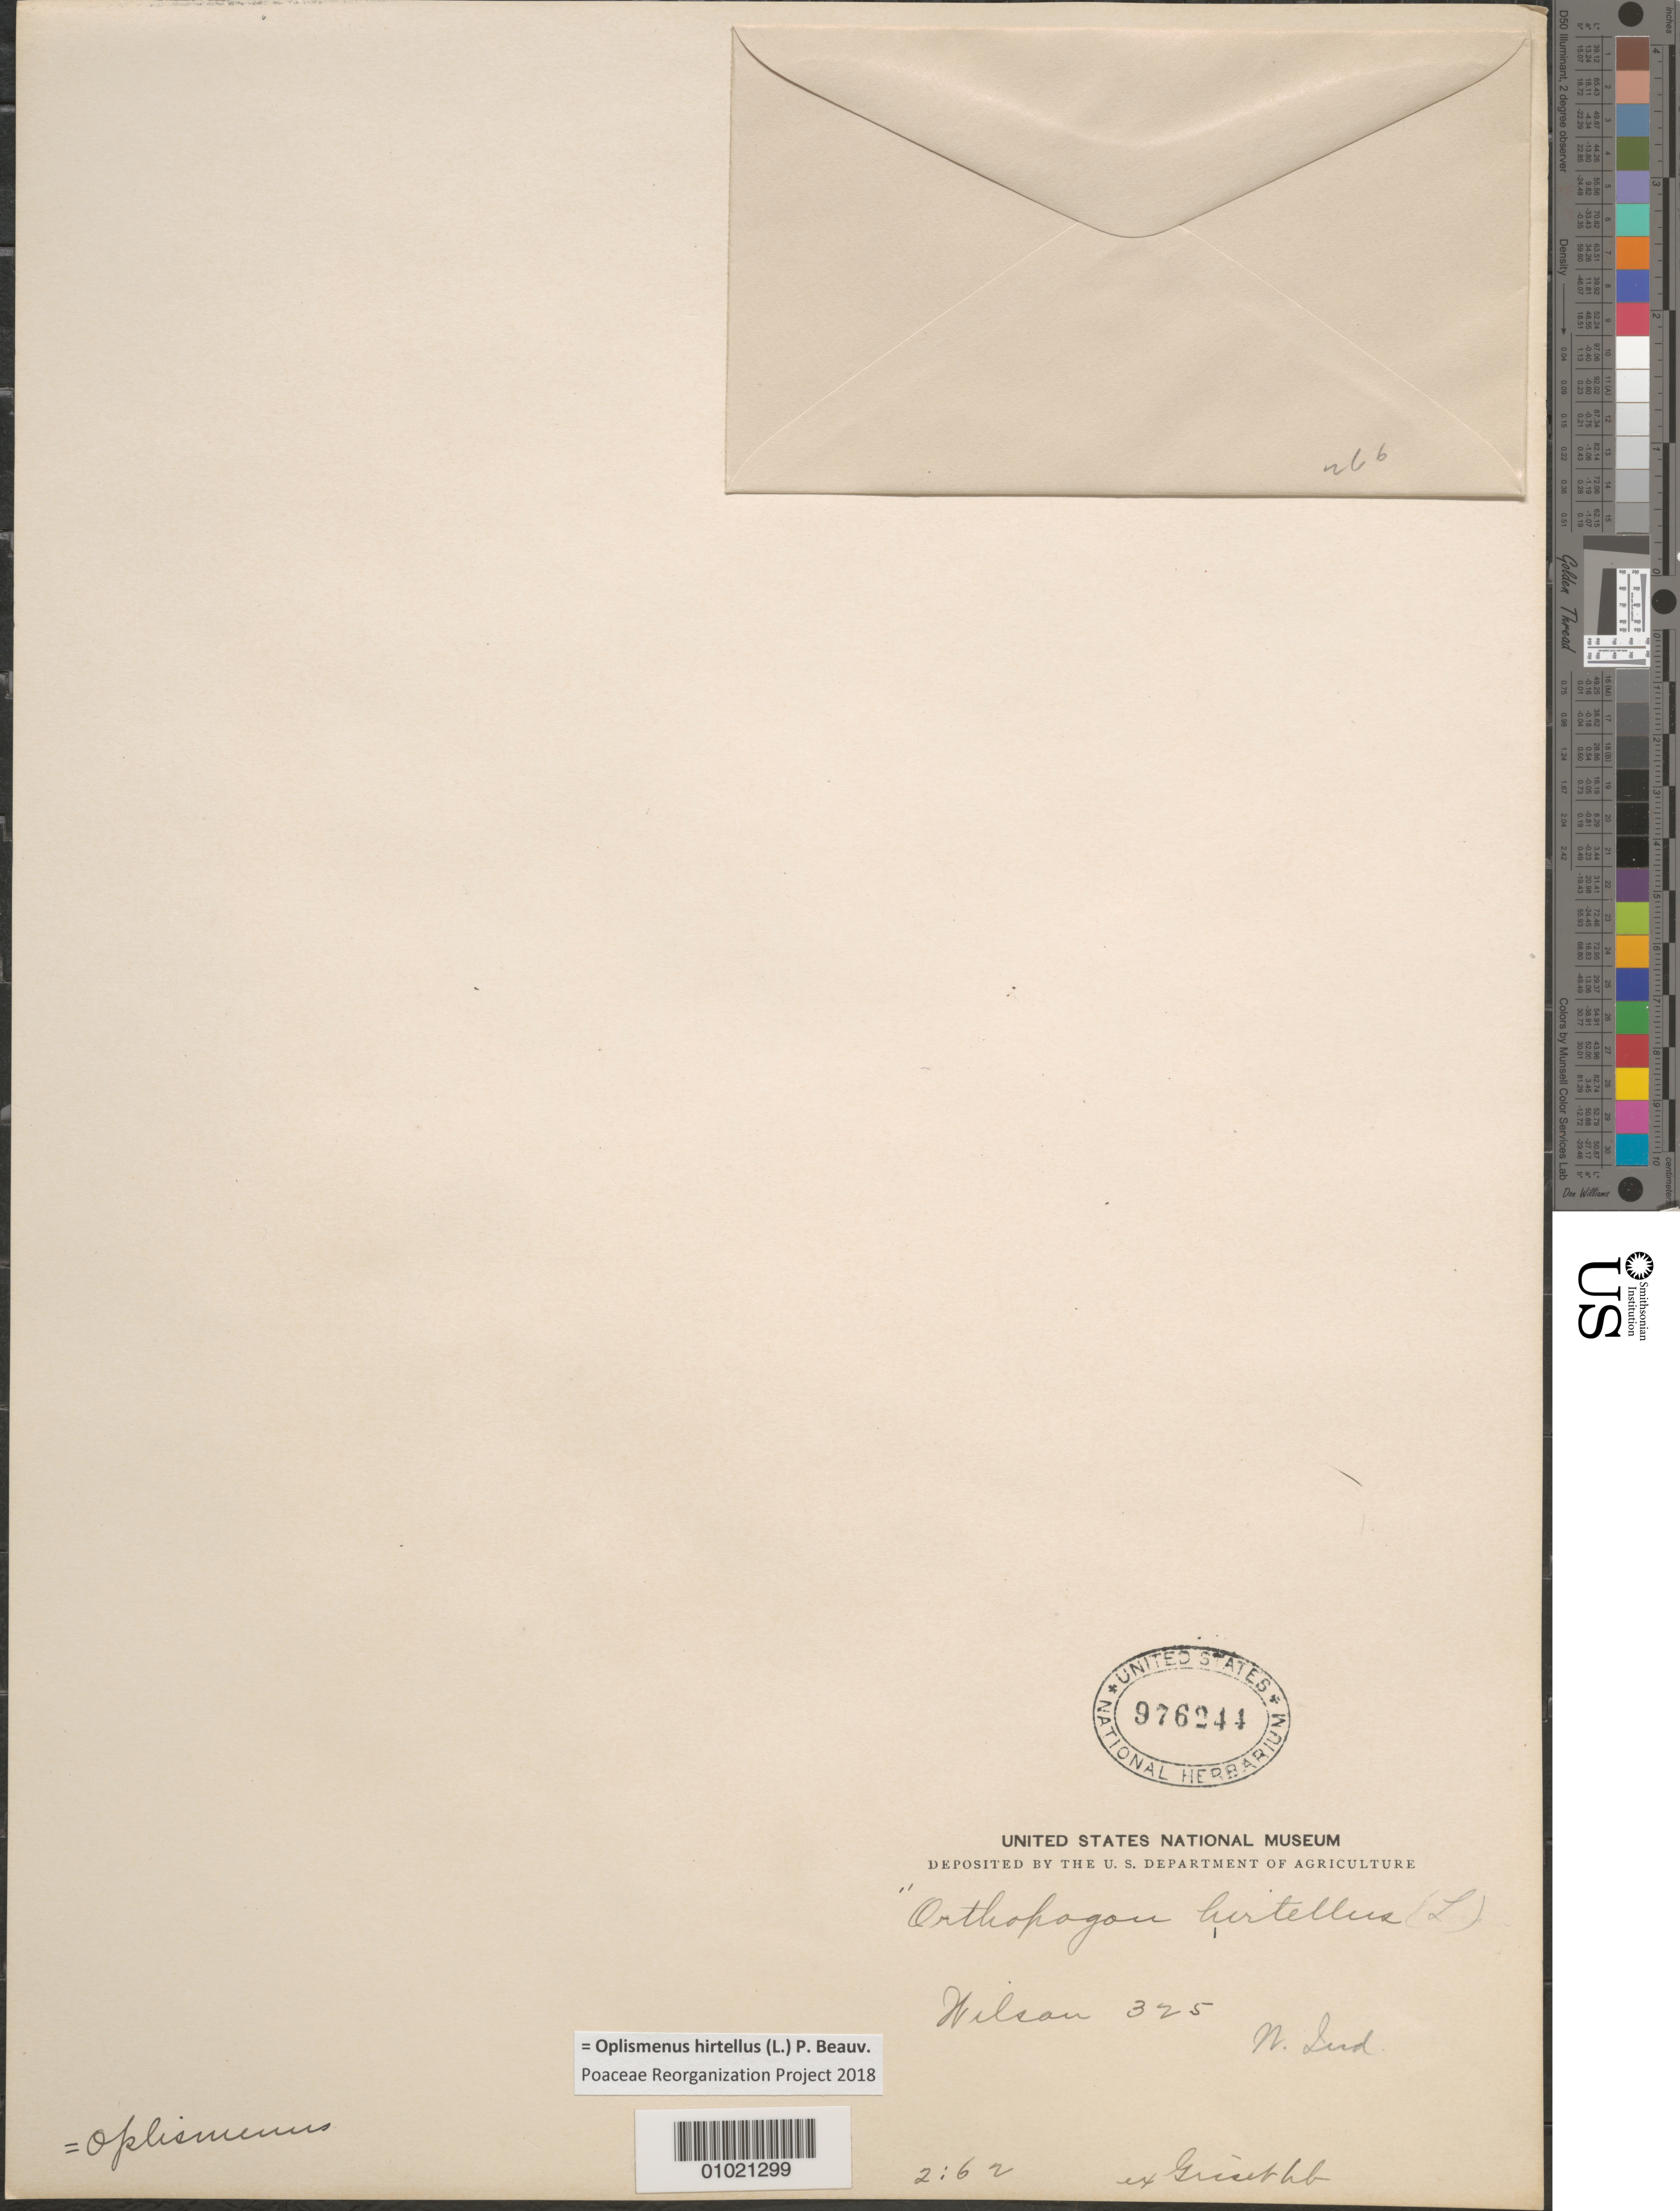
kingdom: Plantae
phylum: Tracheophyta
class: Liliopsida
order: Poales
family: Poaceae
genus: Oplismenus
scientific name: Oplismenus hirtellus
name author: (L.) P. Beauv.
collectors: -- Wilson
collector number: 325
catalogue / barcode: US 976244